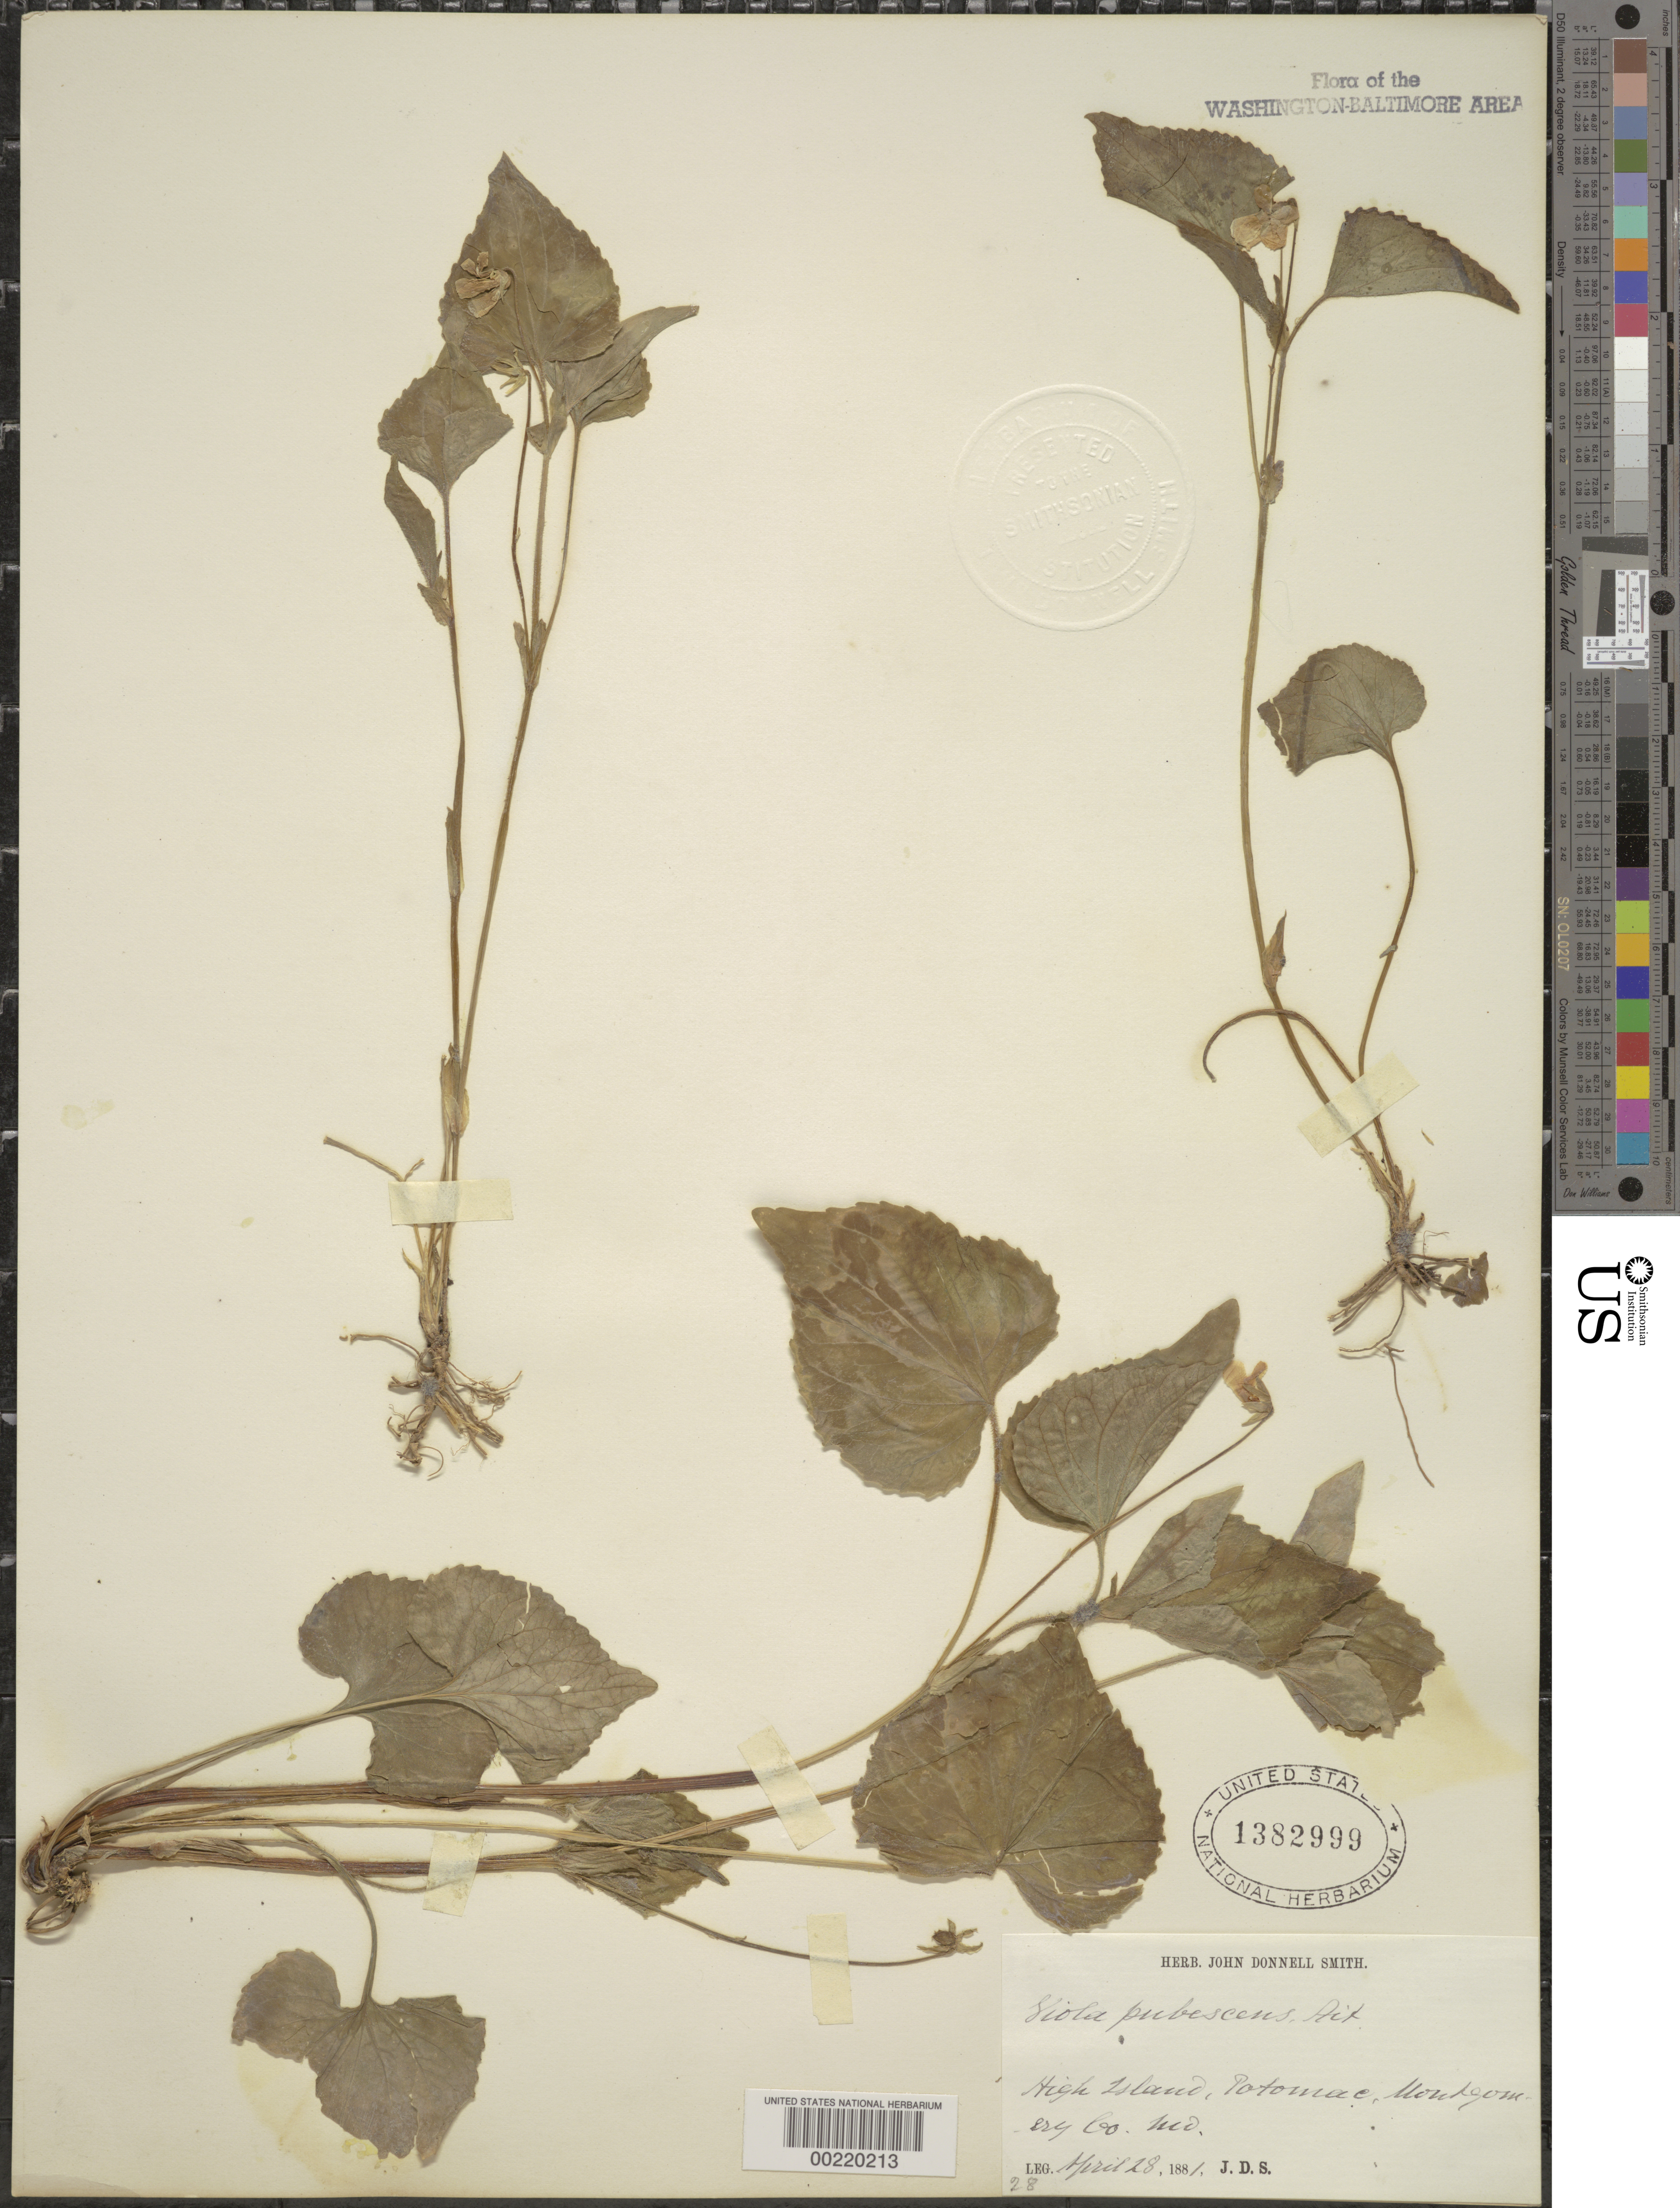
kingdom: Plantae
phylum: Tracheophyta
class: Magnoliopsida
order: Malpighiales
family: Violaceae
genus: Viola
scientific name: Viola pubescens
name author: Aiton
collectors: J. Donnell Smith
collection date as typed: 28 Apr 1881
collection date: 1881-04-28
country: United States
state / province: Maryland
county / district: Montgomery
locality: High Island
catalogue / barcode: US 1382999